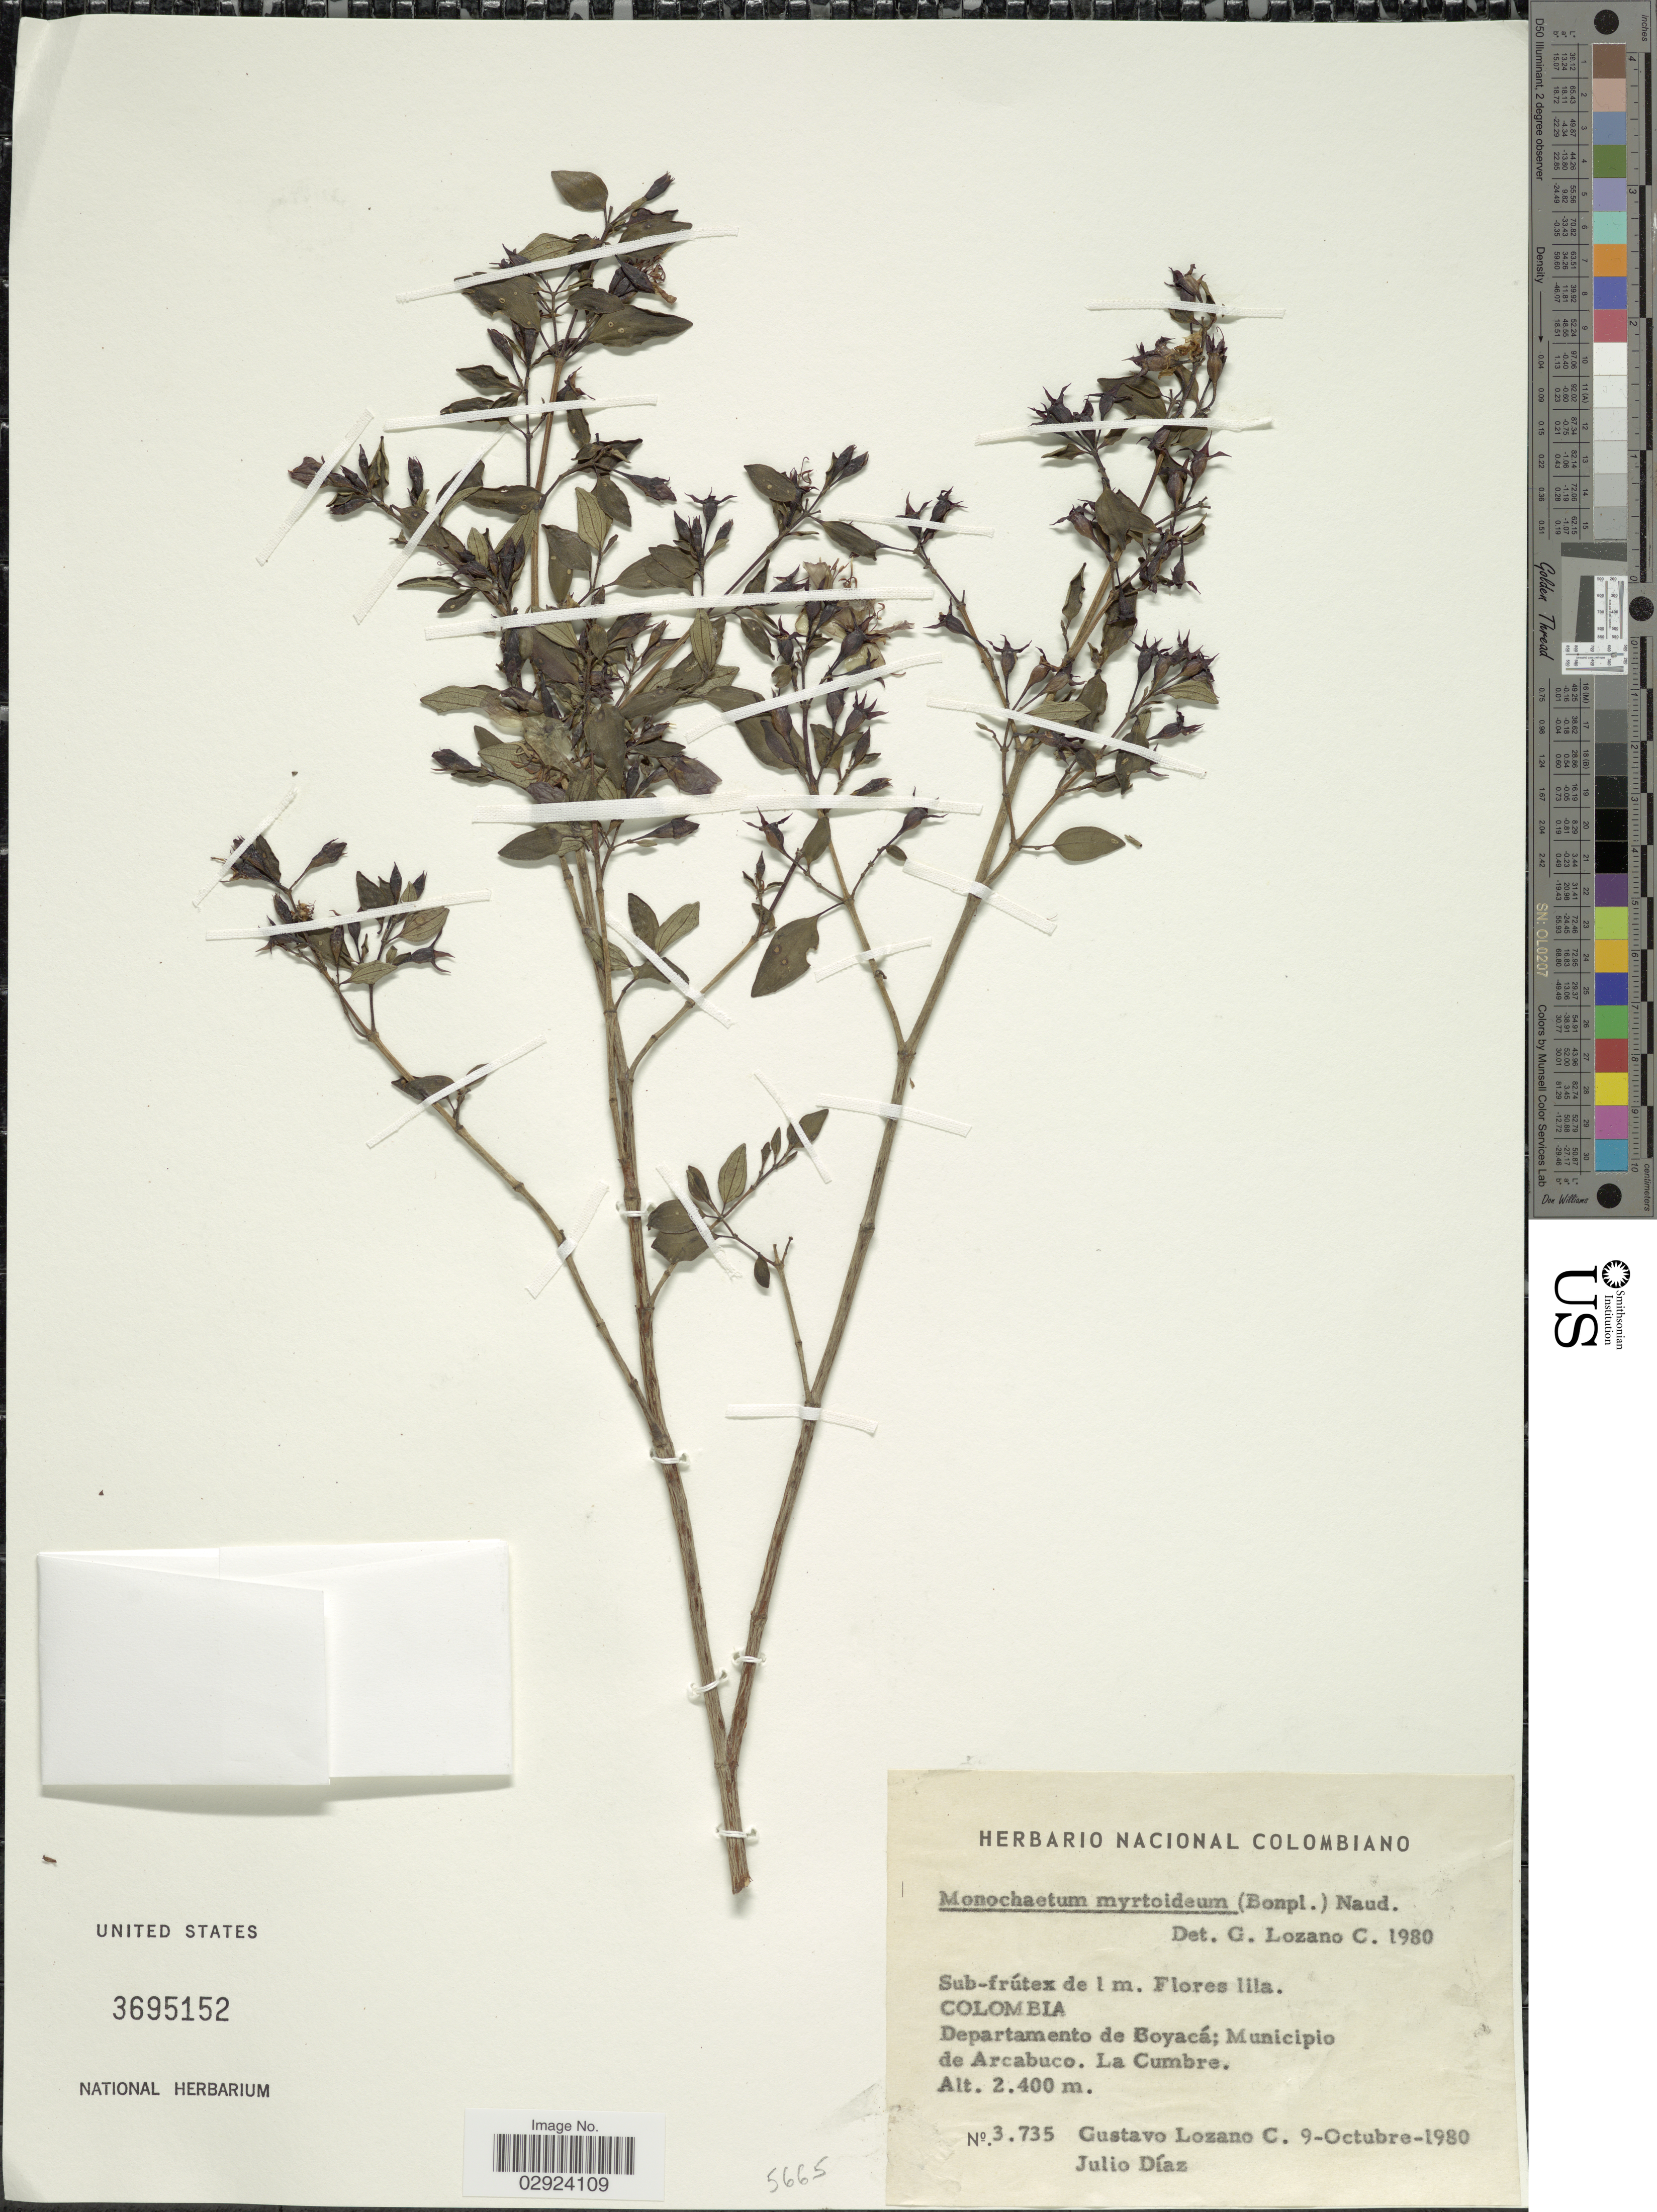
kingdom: Plantae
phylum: Tracheophyta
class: Magnoliopsida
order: Myrtales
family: Melastomataceae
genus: Monochaetum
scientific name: Monochaetum myrtoideum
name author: Naudin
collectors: G. Lozano-Contreras & J. Diaz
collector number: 3735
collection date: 1980-10-09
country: Colombia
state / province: Boyacá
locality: Departamento de Boyacá: Municipio de Arcabuco, La Cumbre.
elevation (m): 2400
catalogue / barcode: US 3695152